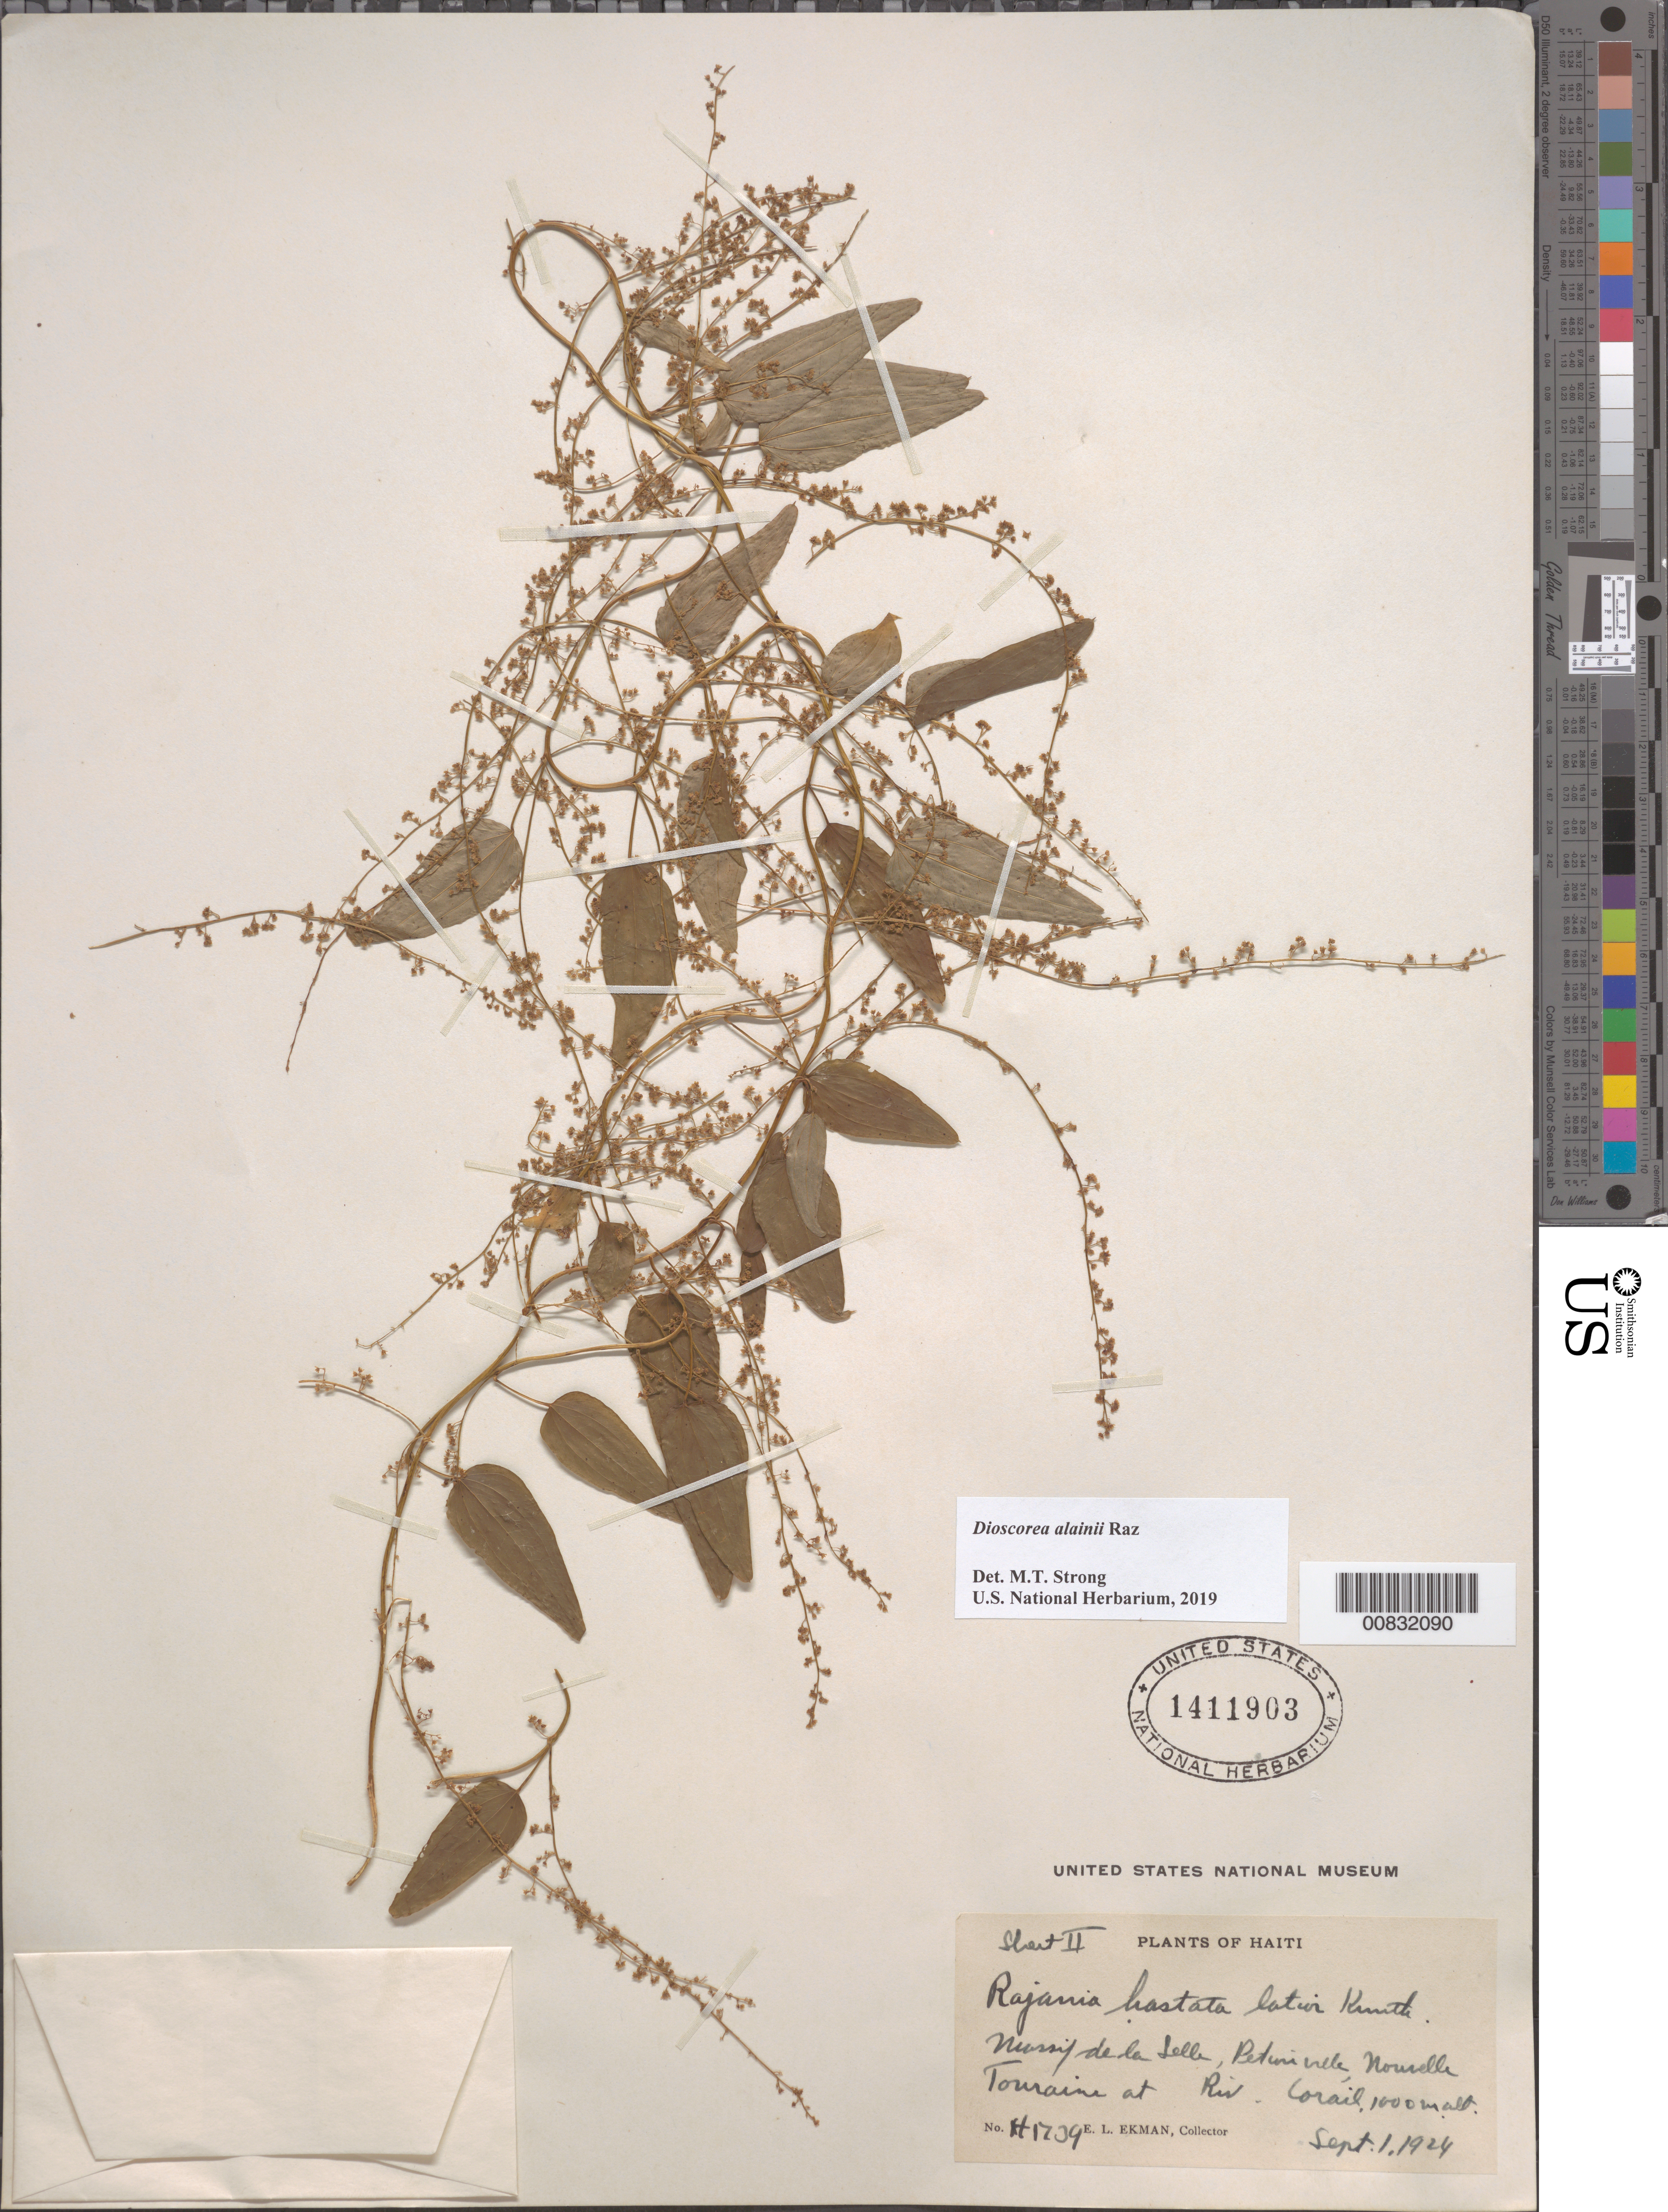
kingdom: Plantae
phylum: Tracheophyta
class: Liliopsida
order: Dioscoreales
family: Dioscoreaceae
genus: Dioscorea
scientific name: Dioscorea alainii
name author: Raz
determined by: Strong, M. T., (US), Smithsonian Institution - National Museum of Natural History (UNITED STATES)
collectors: E. L. Ekman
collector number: H 1739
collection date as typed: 01 Sep 1924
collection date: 1924-09-01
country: Haiti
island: Hispaniola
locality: Massif de la Selle, Pétionville, Nouvelle-Touraine, at Riv. Corail.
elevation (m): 1000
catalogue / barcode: US 1411903